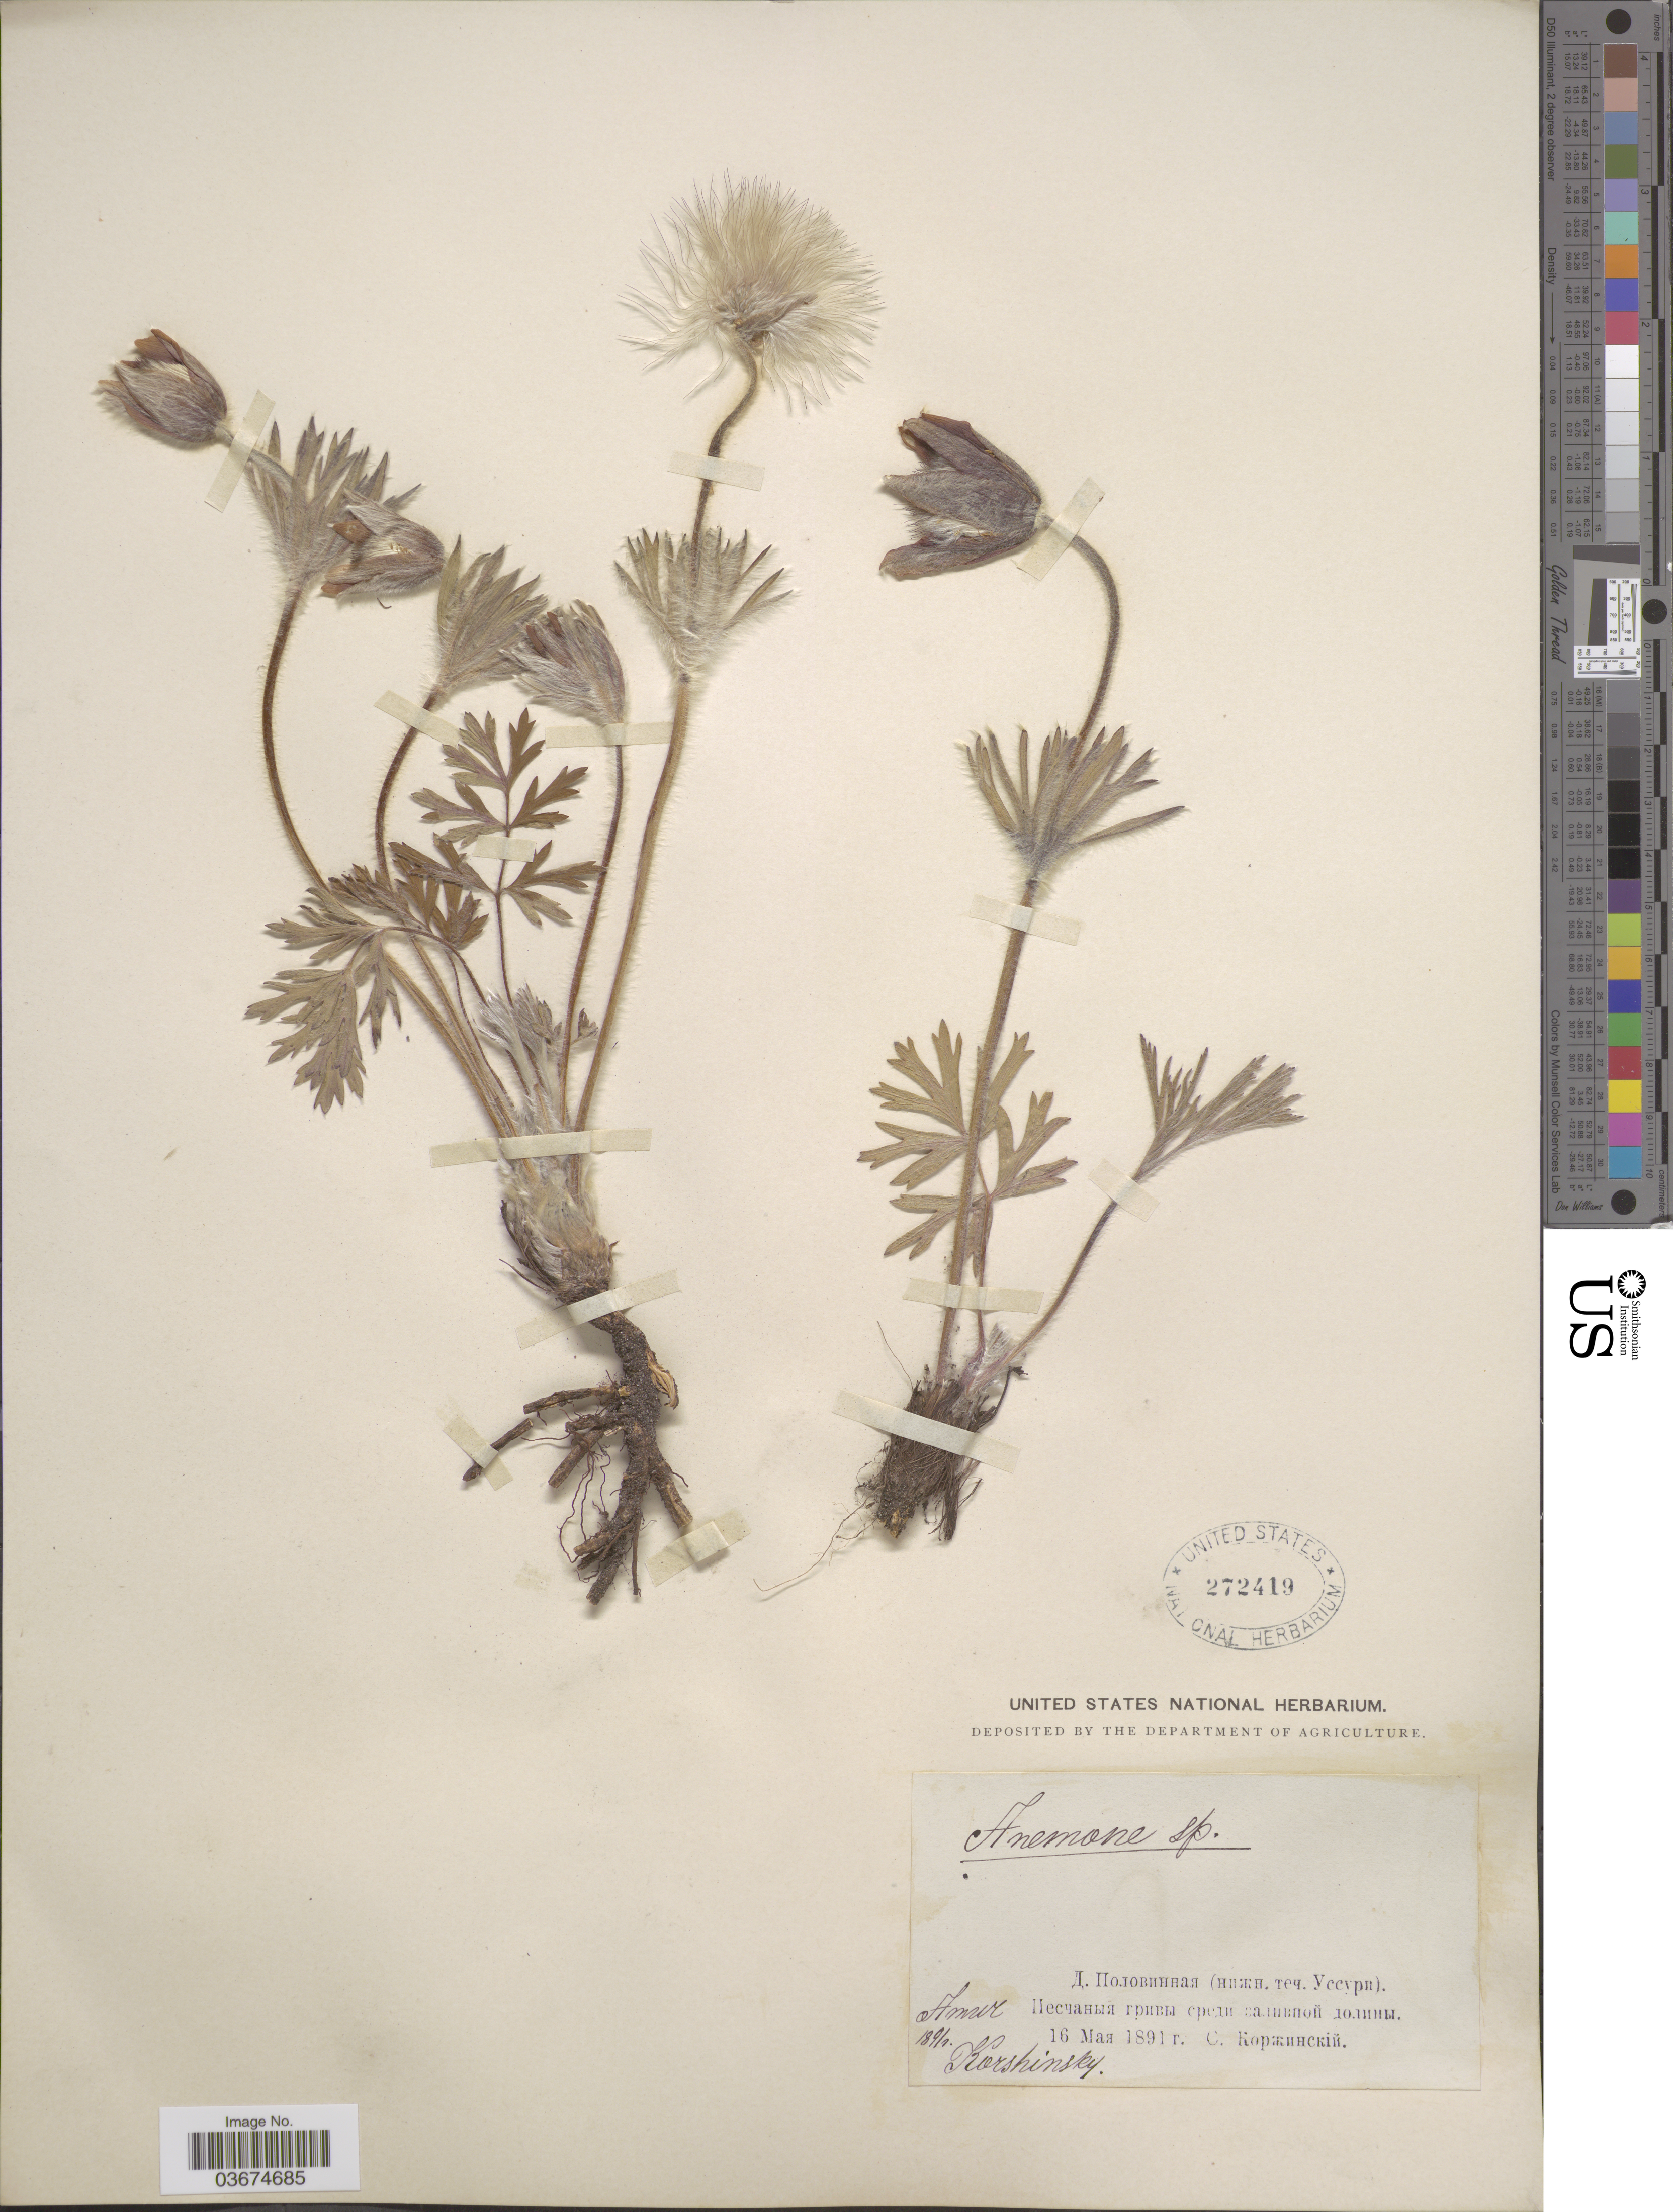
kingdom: Plantae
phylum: Tracheophyta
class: Magnoliopsida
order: Ranunculales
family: Ranunculaceae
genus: Pulsatilla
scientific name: Pulsatilla pulsatilla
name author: (L.) H. Karst.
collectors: Korshinsky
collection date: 1891-03-16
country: Russian Federation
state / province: Amur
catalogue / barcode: US 272419